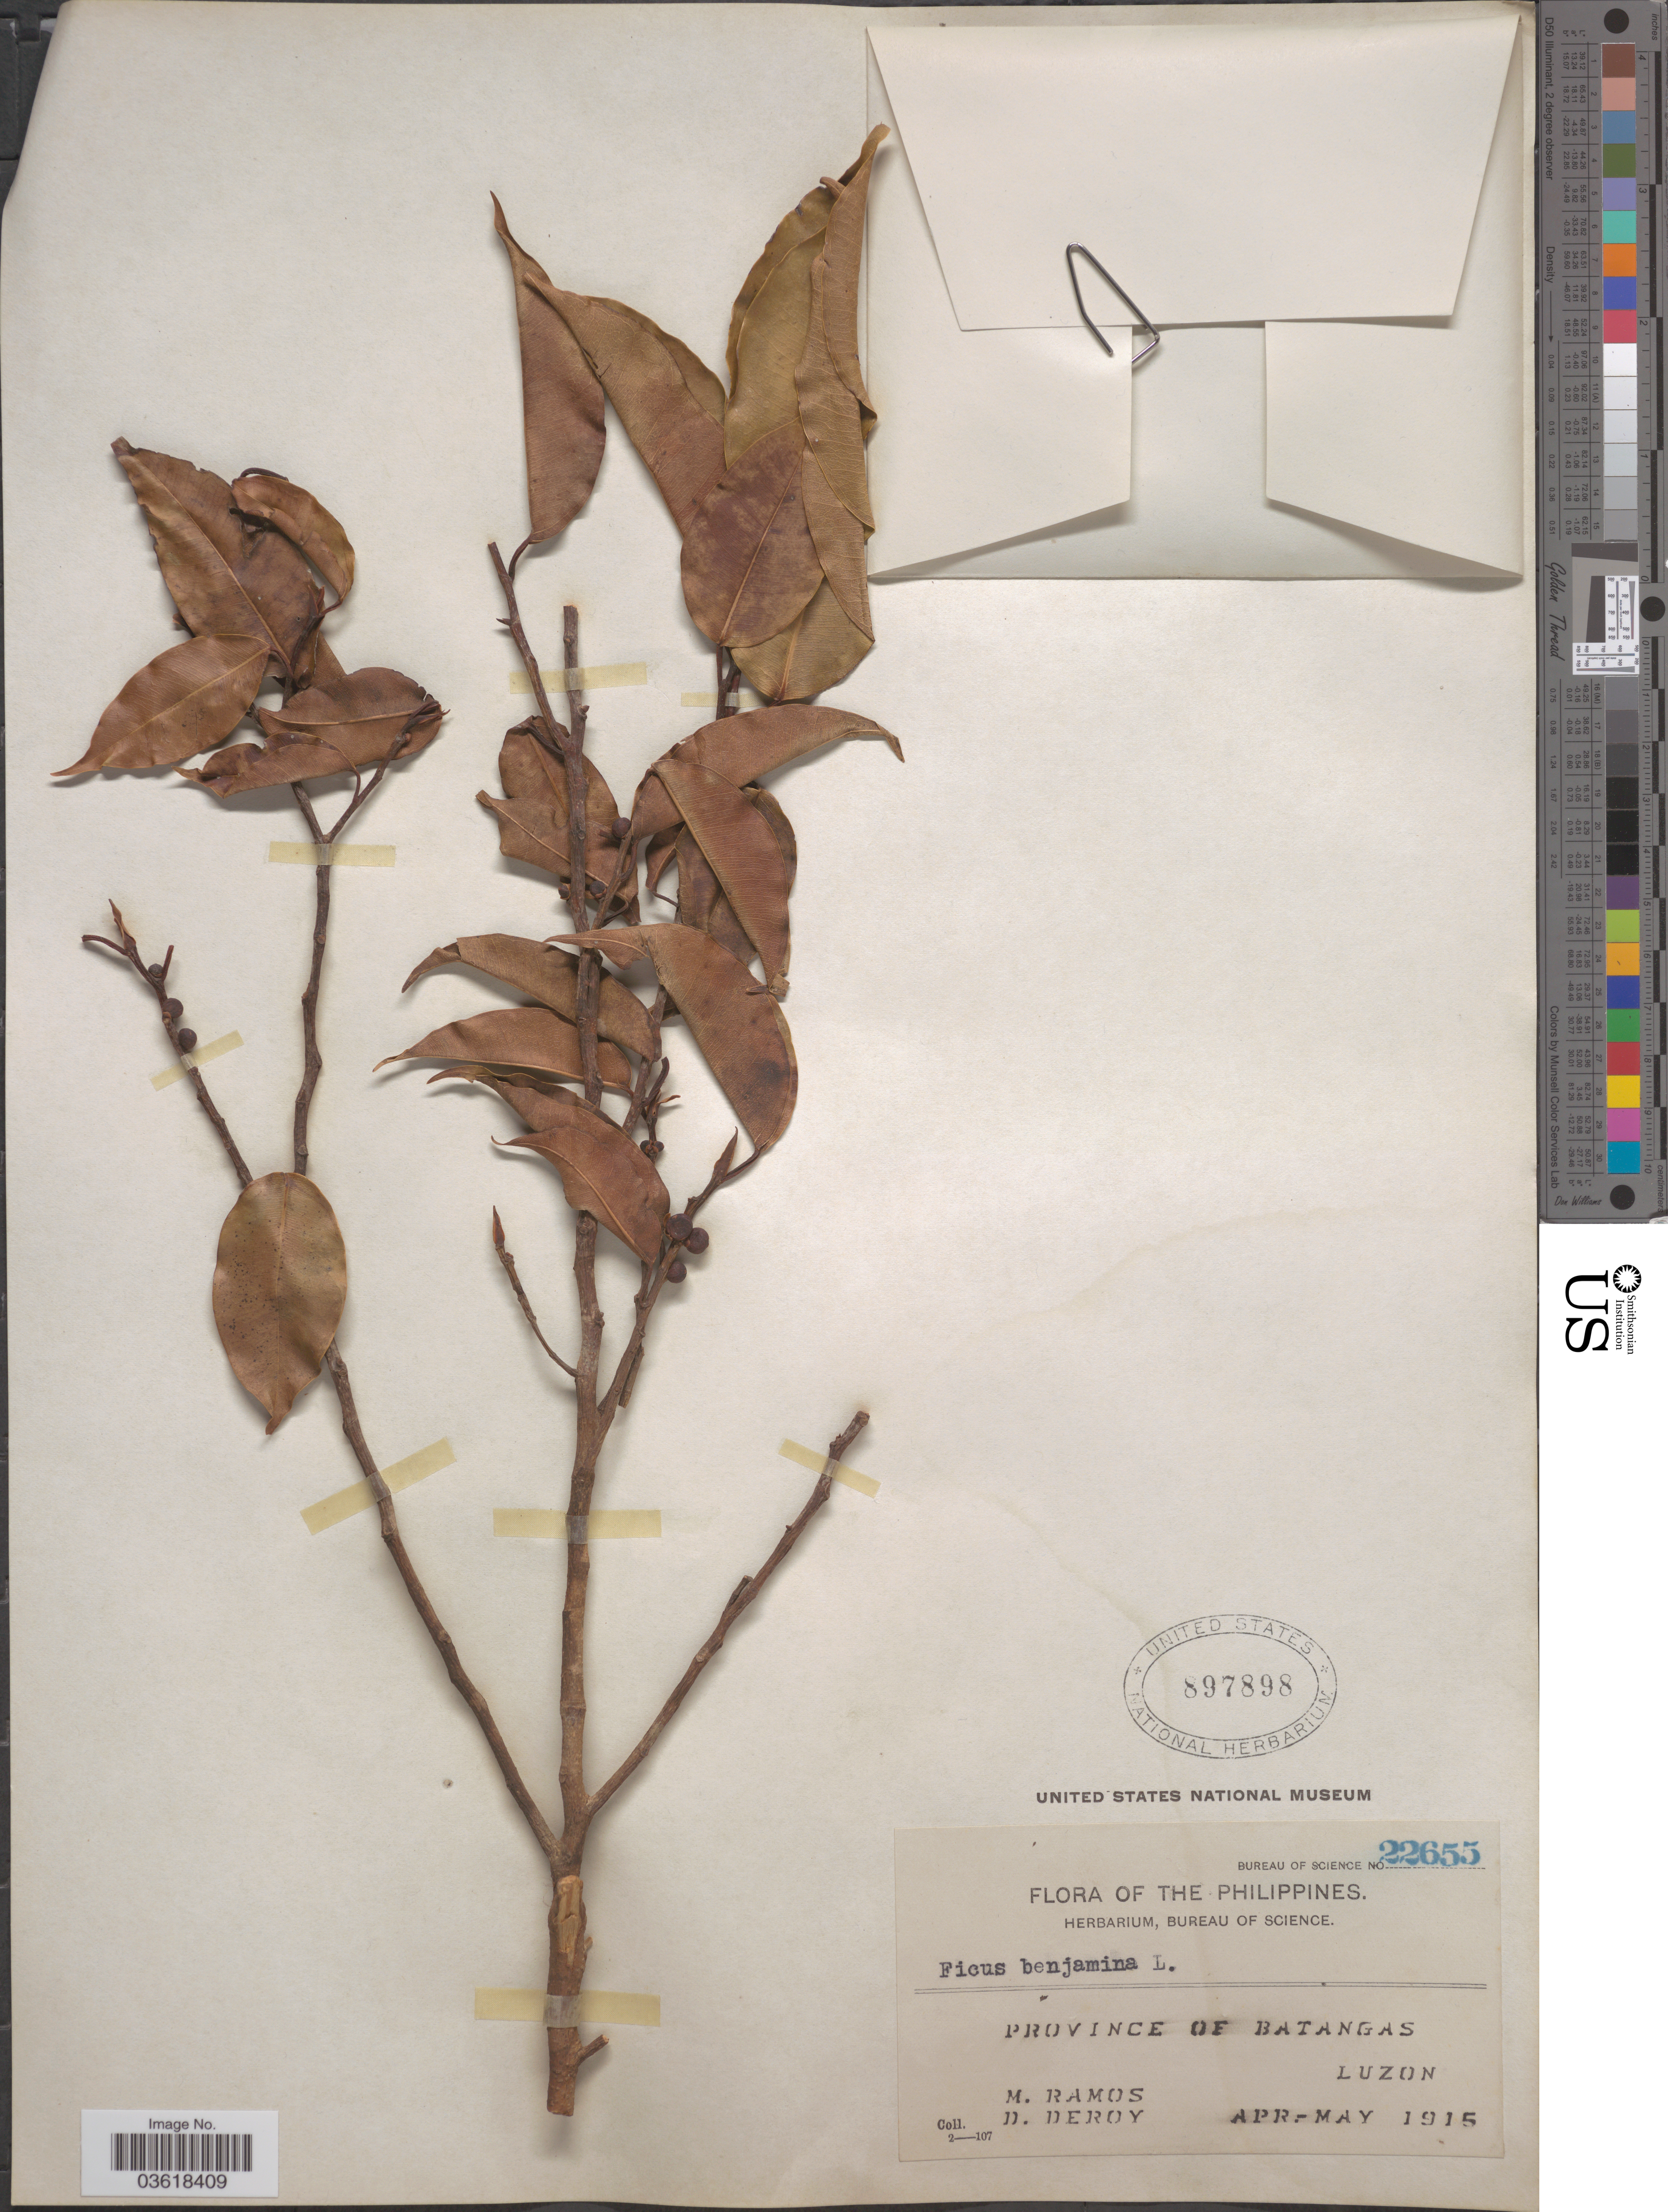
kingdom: Plantae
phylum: Tracheophyta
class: Magnoliopsida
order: Rosales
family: Moraceae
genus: Ficus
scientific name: Ficus benjamina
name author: L.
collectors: M. Ramos & D. Deroy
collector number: Bureau of Science 22655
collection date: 1915-04/1915-05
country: Philippines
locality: Province of Batangas. Luzon.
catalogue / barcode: US 897898